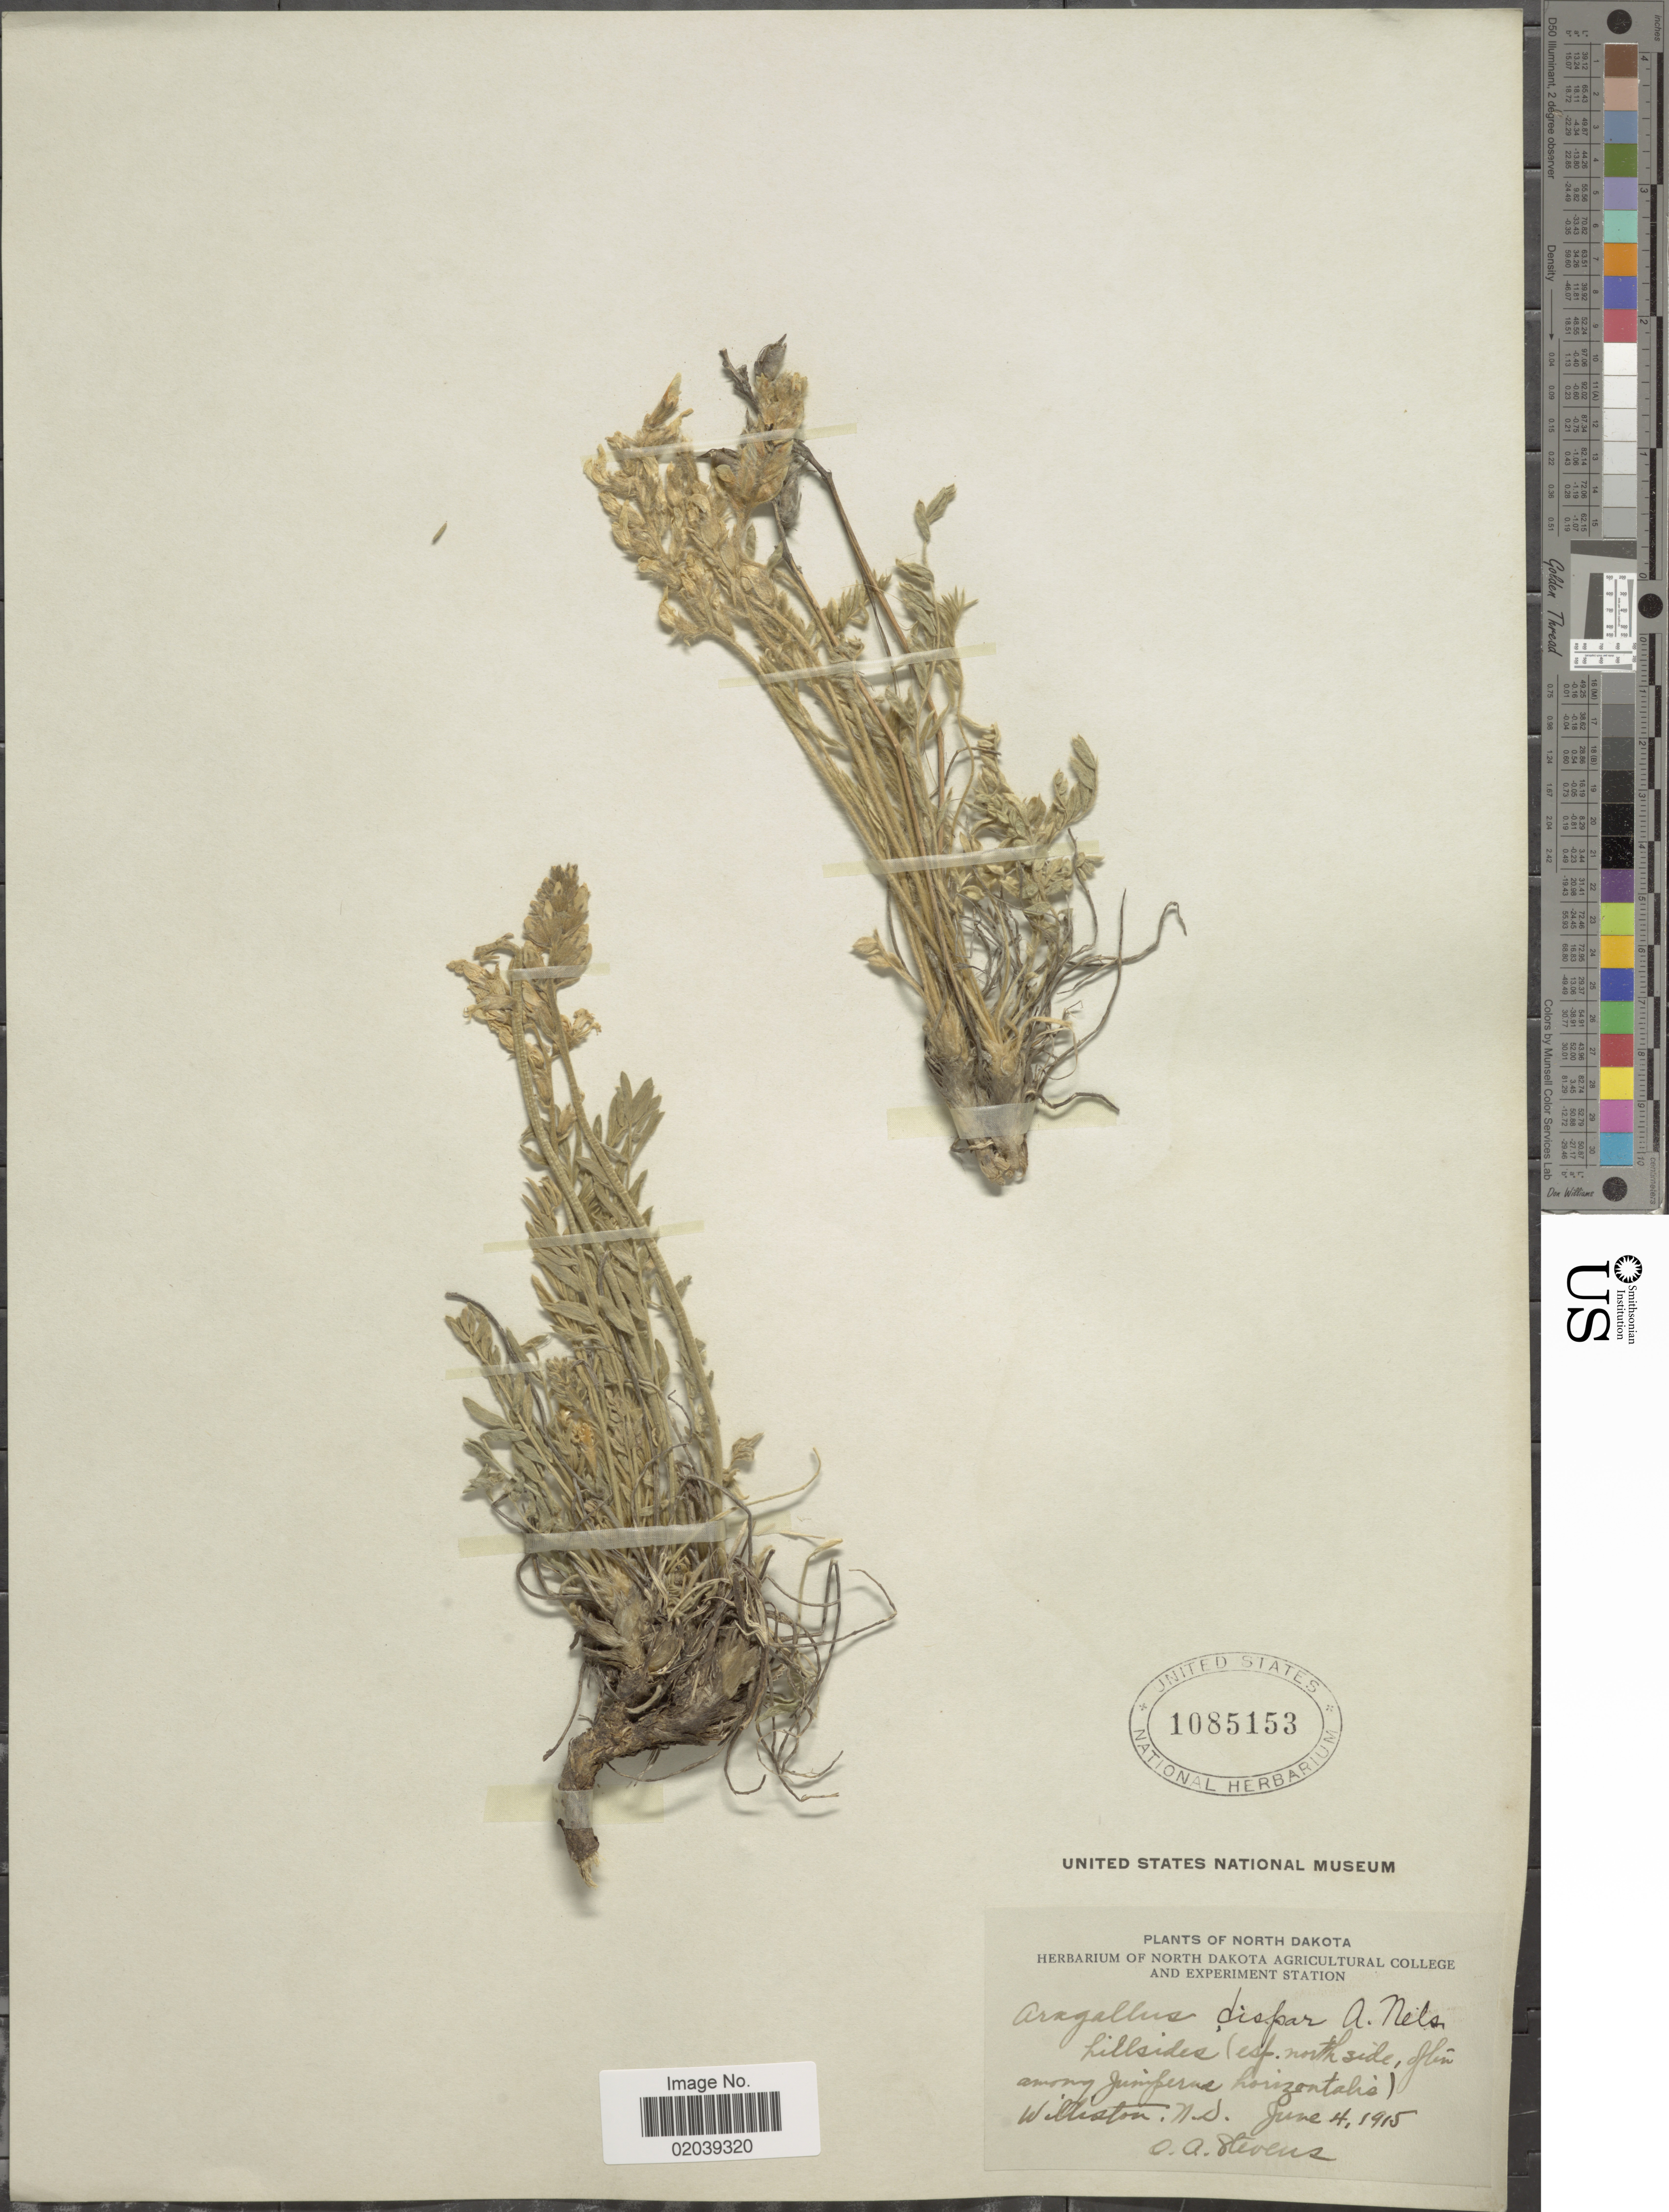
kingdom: Plantae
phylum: Tracheophyta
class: Magnoliopsida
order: Fabales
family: Fabaceae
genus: Oxytropis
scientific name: Oxytropis campestris var. dispar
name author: (A. Nelson) Barneby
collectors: O. A. Stevens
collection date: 1915-06-04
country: United States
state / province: North Dakota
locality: Williston, N.D.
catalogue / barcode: US 1085153